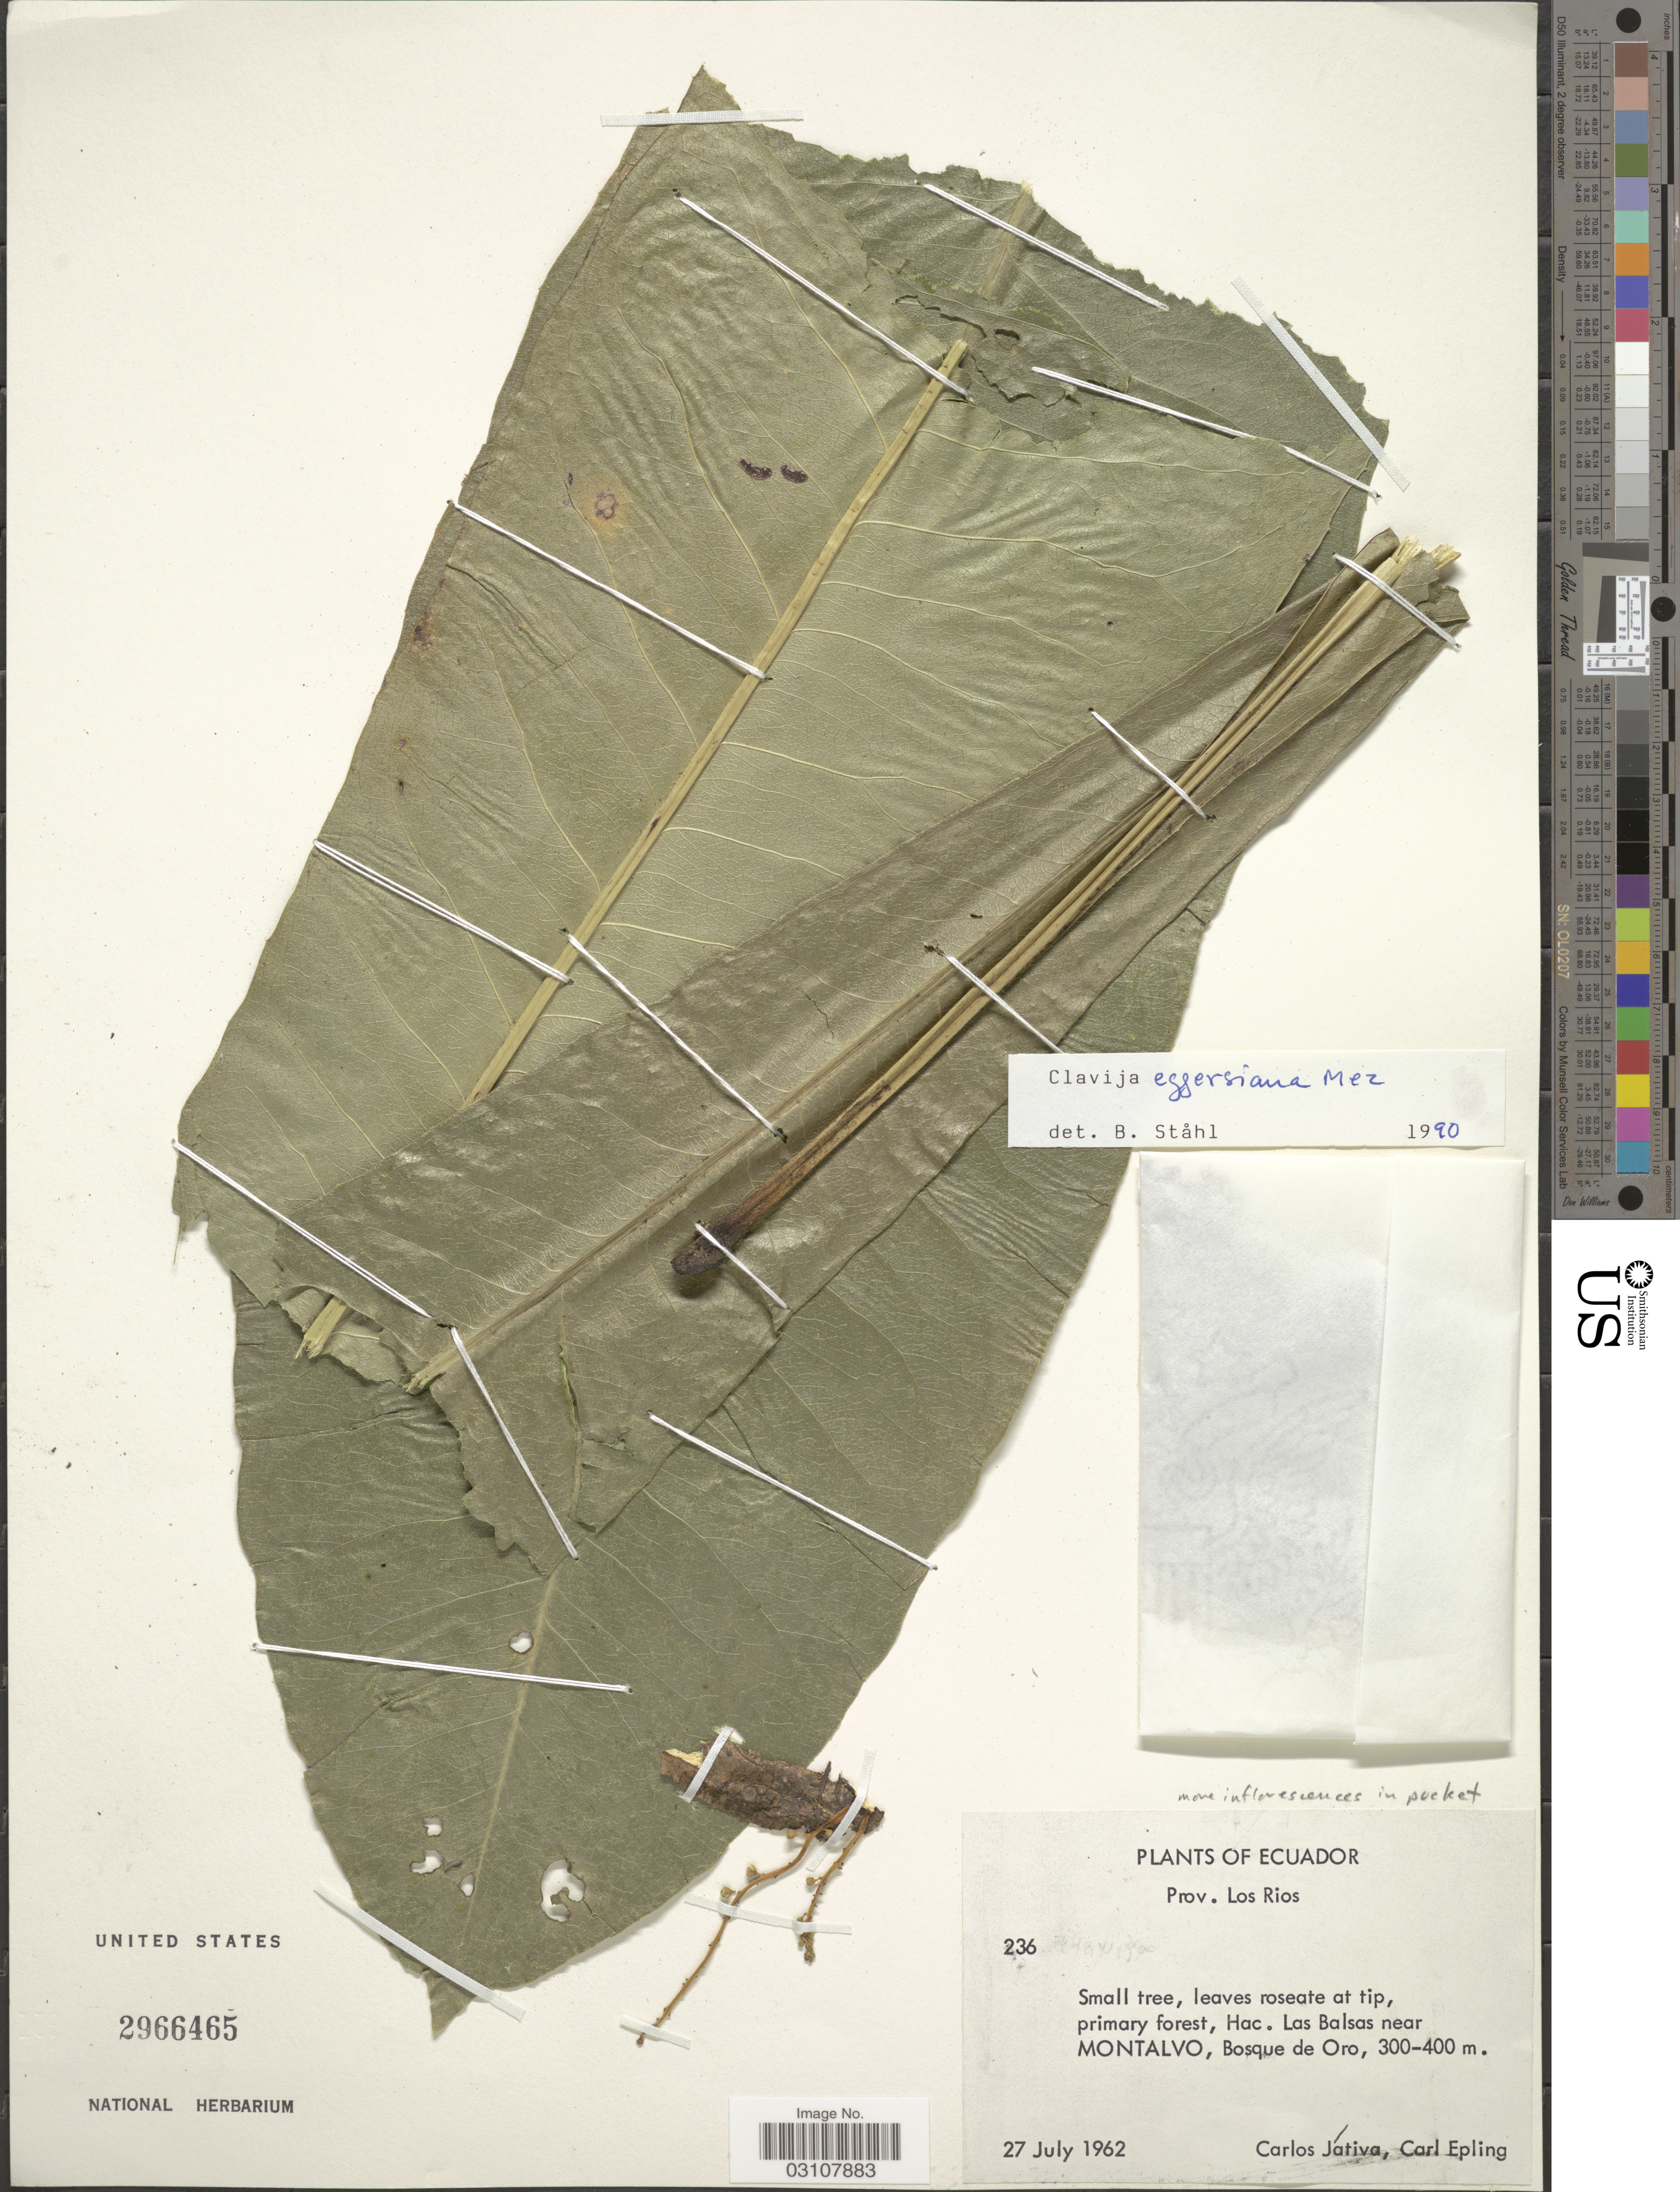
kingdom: Plantae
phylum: Tracheophyta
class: Magnoliopsida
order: Ericales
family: Primulaceae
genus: Clavija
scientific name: Clavija eggersiana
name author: Mez in Engl.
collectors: C. D. Játiva & C. C. Epling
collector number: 236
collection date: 1962-07-27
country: Ecuador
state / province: Los Ríos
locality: Hac. Las Balsas near Montalvo, Bosque de Oro.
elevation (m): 300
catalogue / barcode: US 2966465